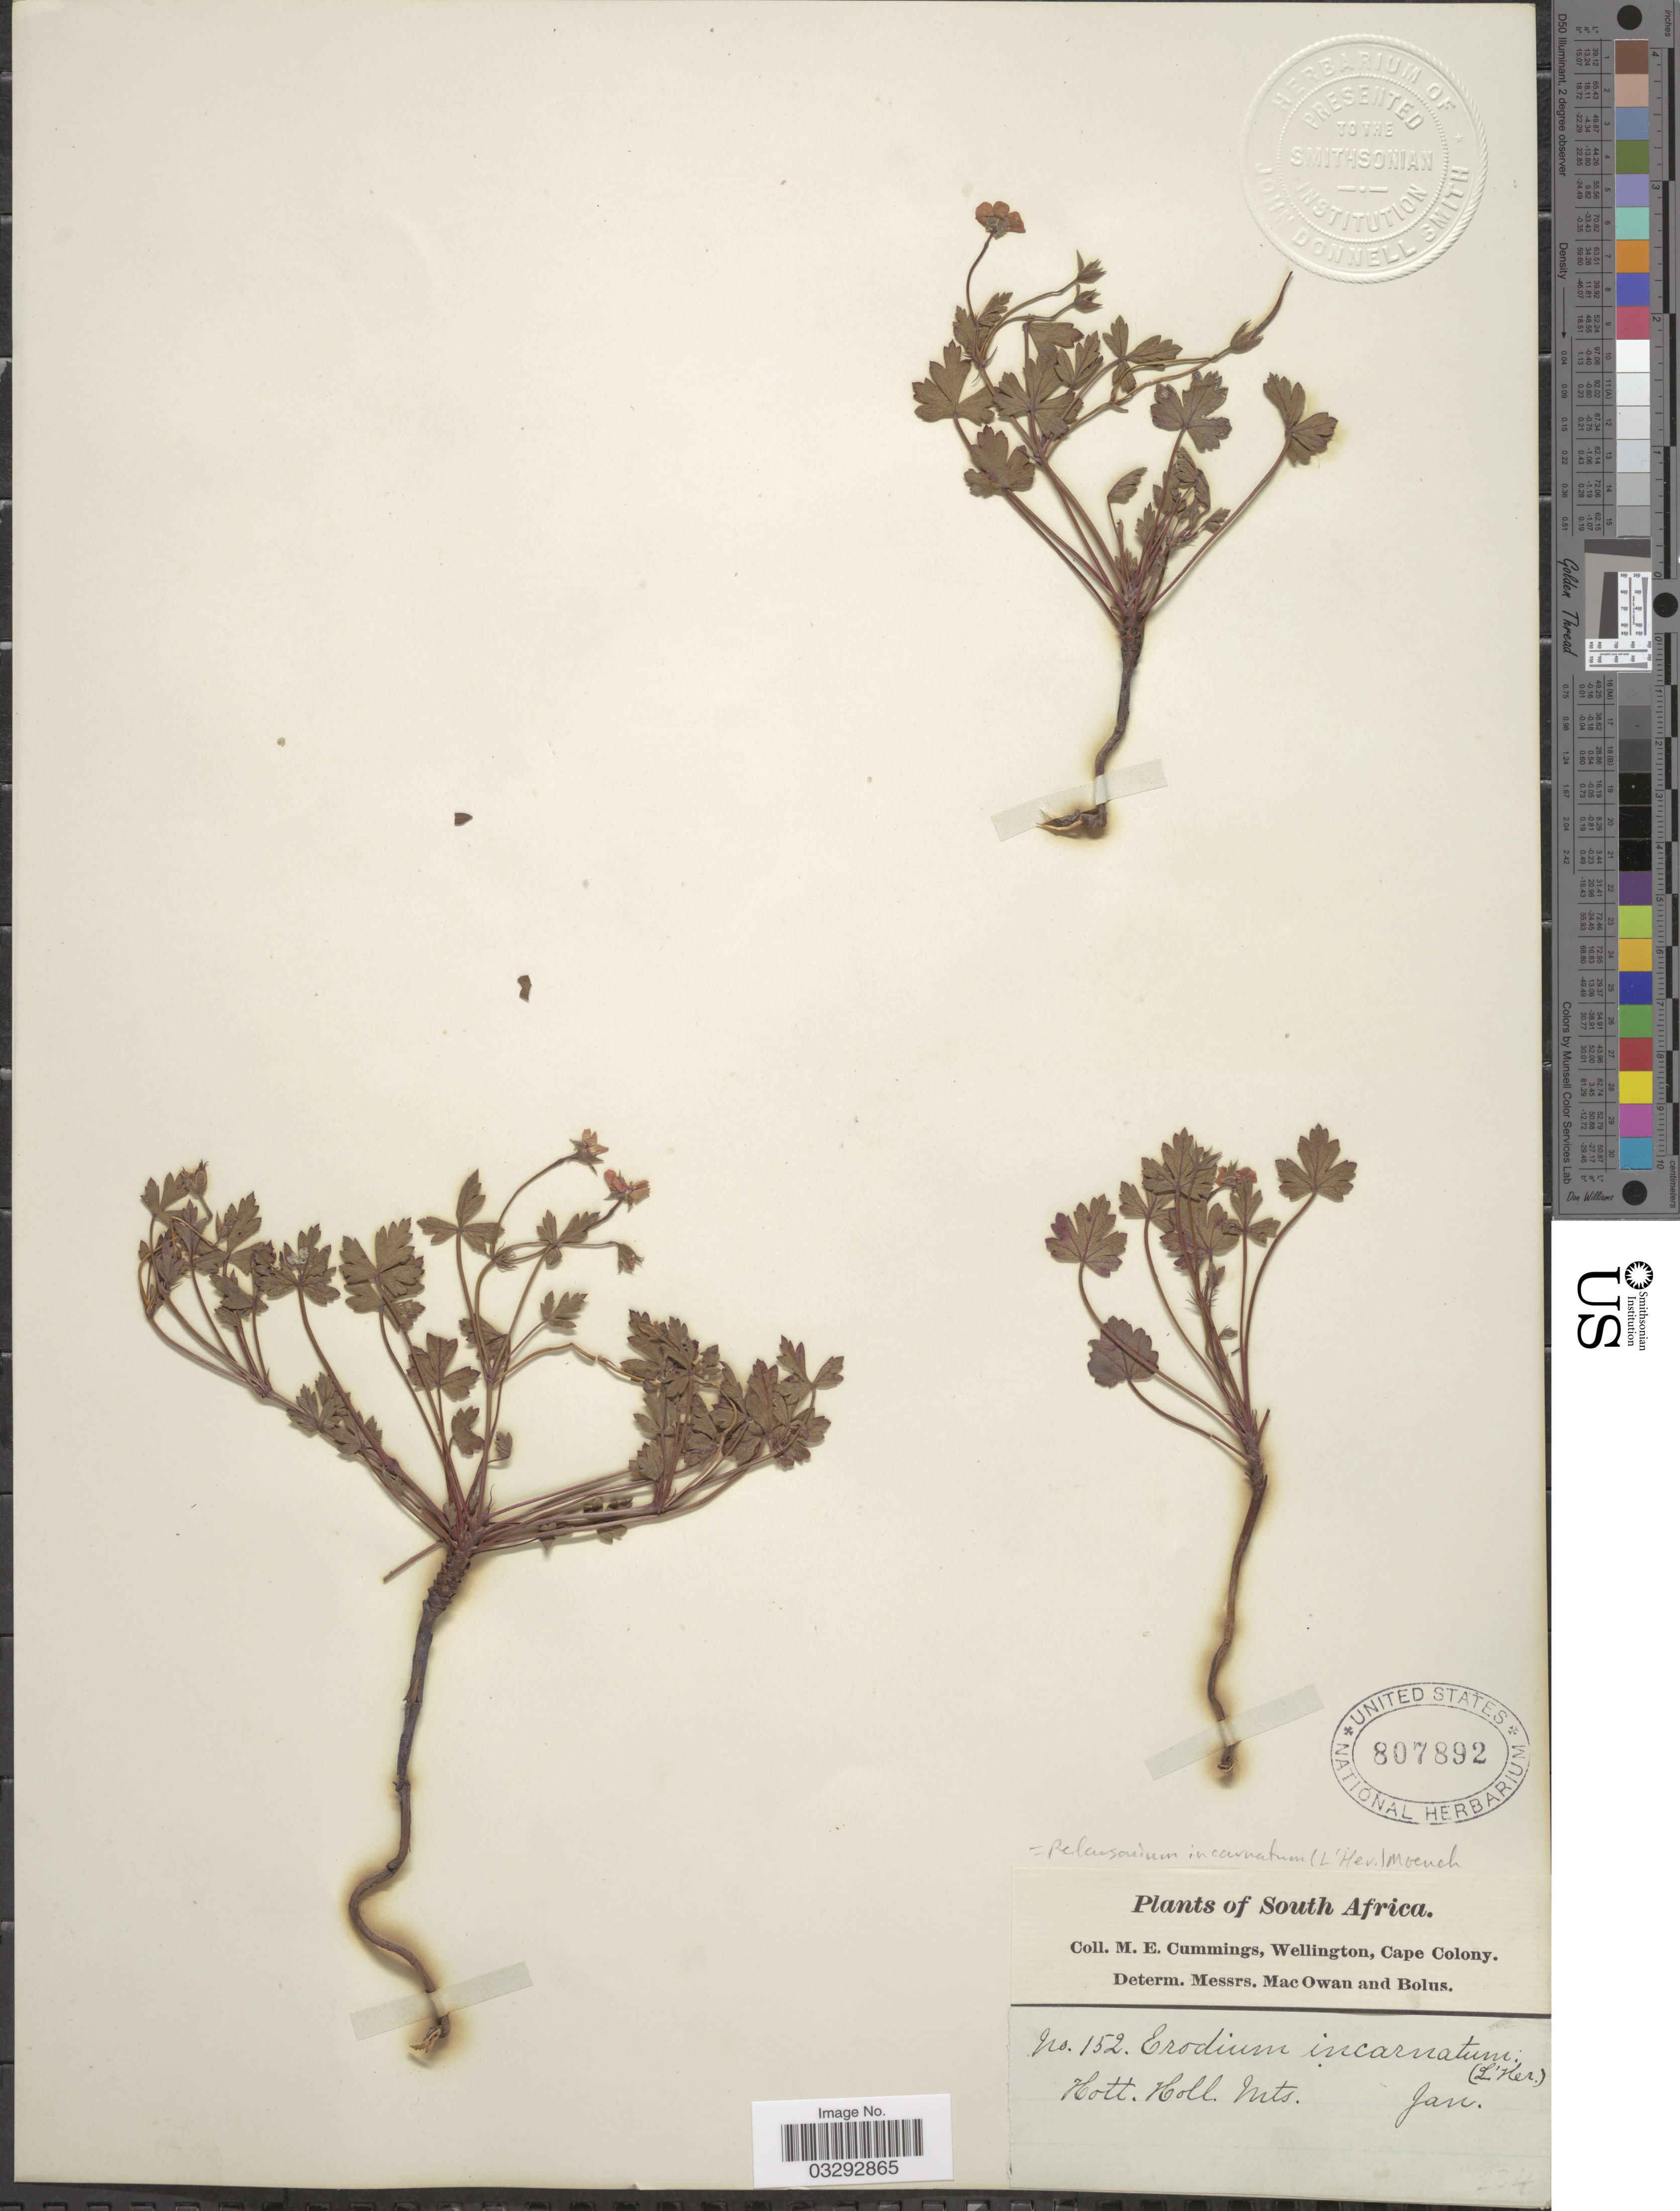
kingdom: Plantae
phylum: Tracheophyta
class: Magnoliopsida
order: Geraniales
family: Geraniaceae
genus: Pelargonium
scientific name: Pelargonium incarnatum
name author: (L.) Moench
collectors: M. E. Cummings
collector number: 152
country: South Africa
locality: Hott. Holl. Mts.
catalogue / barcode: US 807892